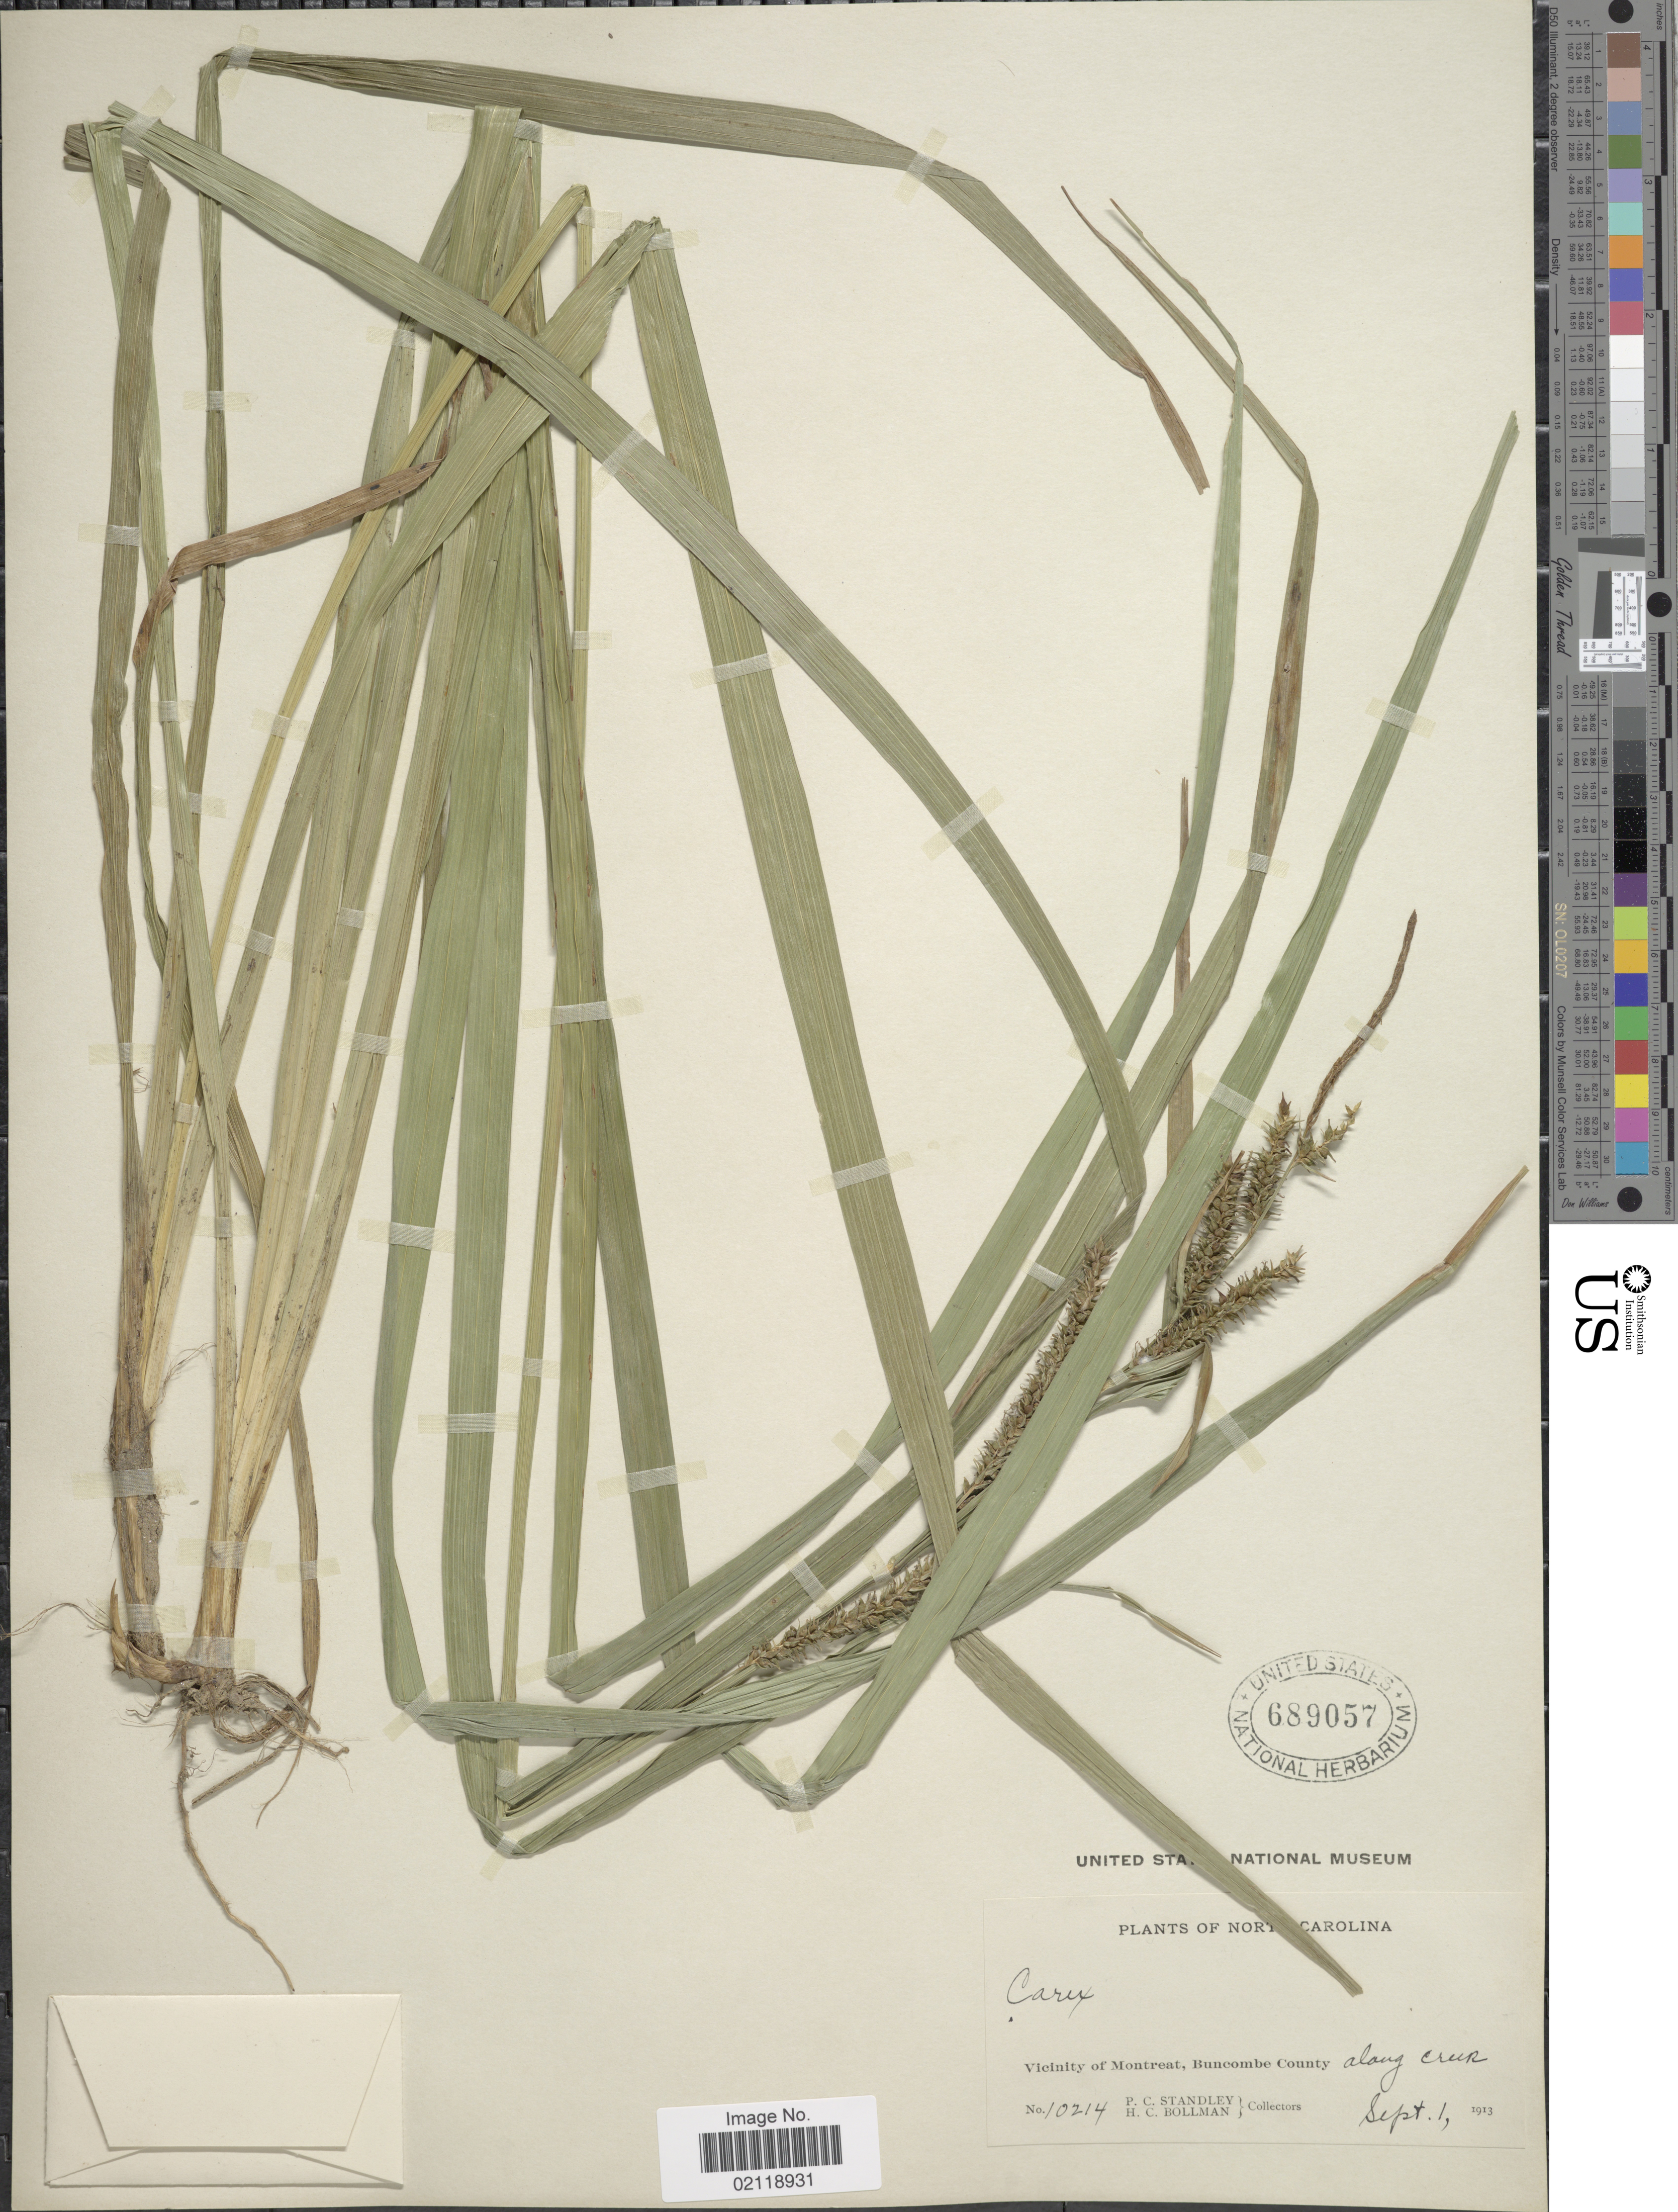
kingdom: Plantae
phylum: Tracheophyta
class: Liliopsida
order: Poales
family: Cyperaceae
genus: Carex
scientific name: Carex lacustris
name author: Willd.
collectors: P. C. Standley & H. C. Bollman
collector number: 1214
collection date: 1913-09-01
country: United States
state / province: North Carolina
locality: Vicinity of Montreat, Buncombe County, along creek.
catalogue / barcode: US 689057